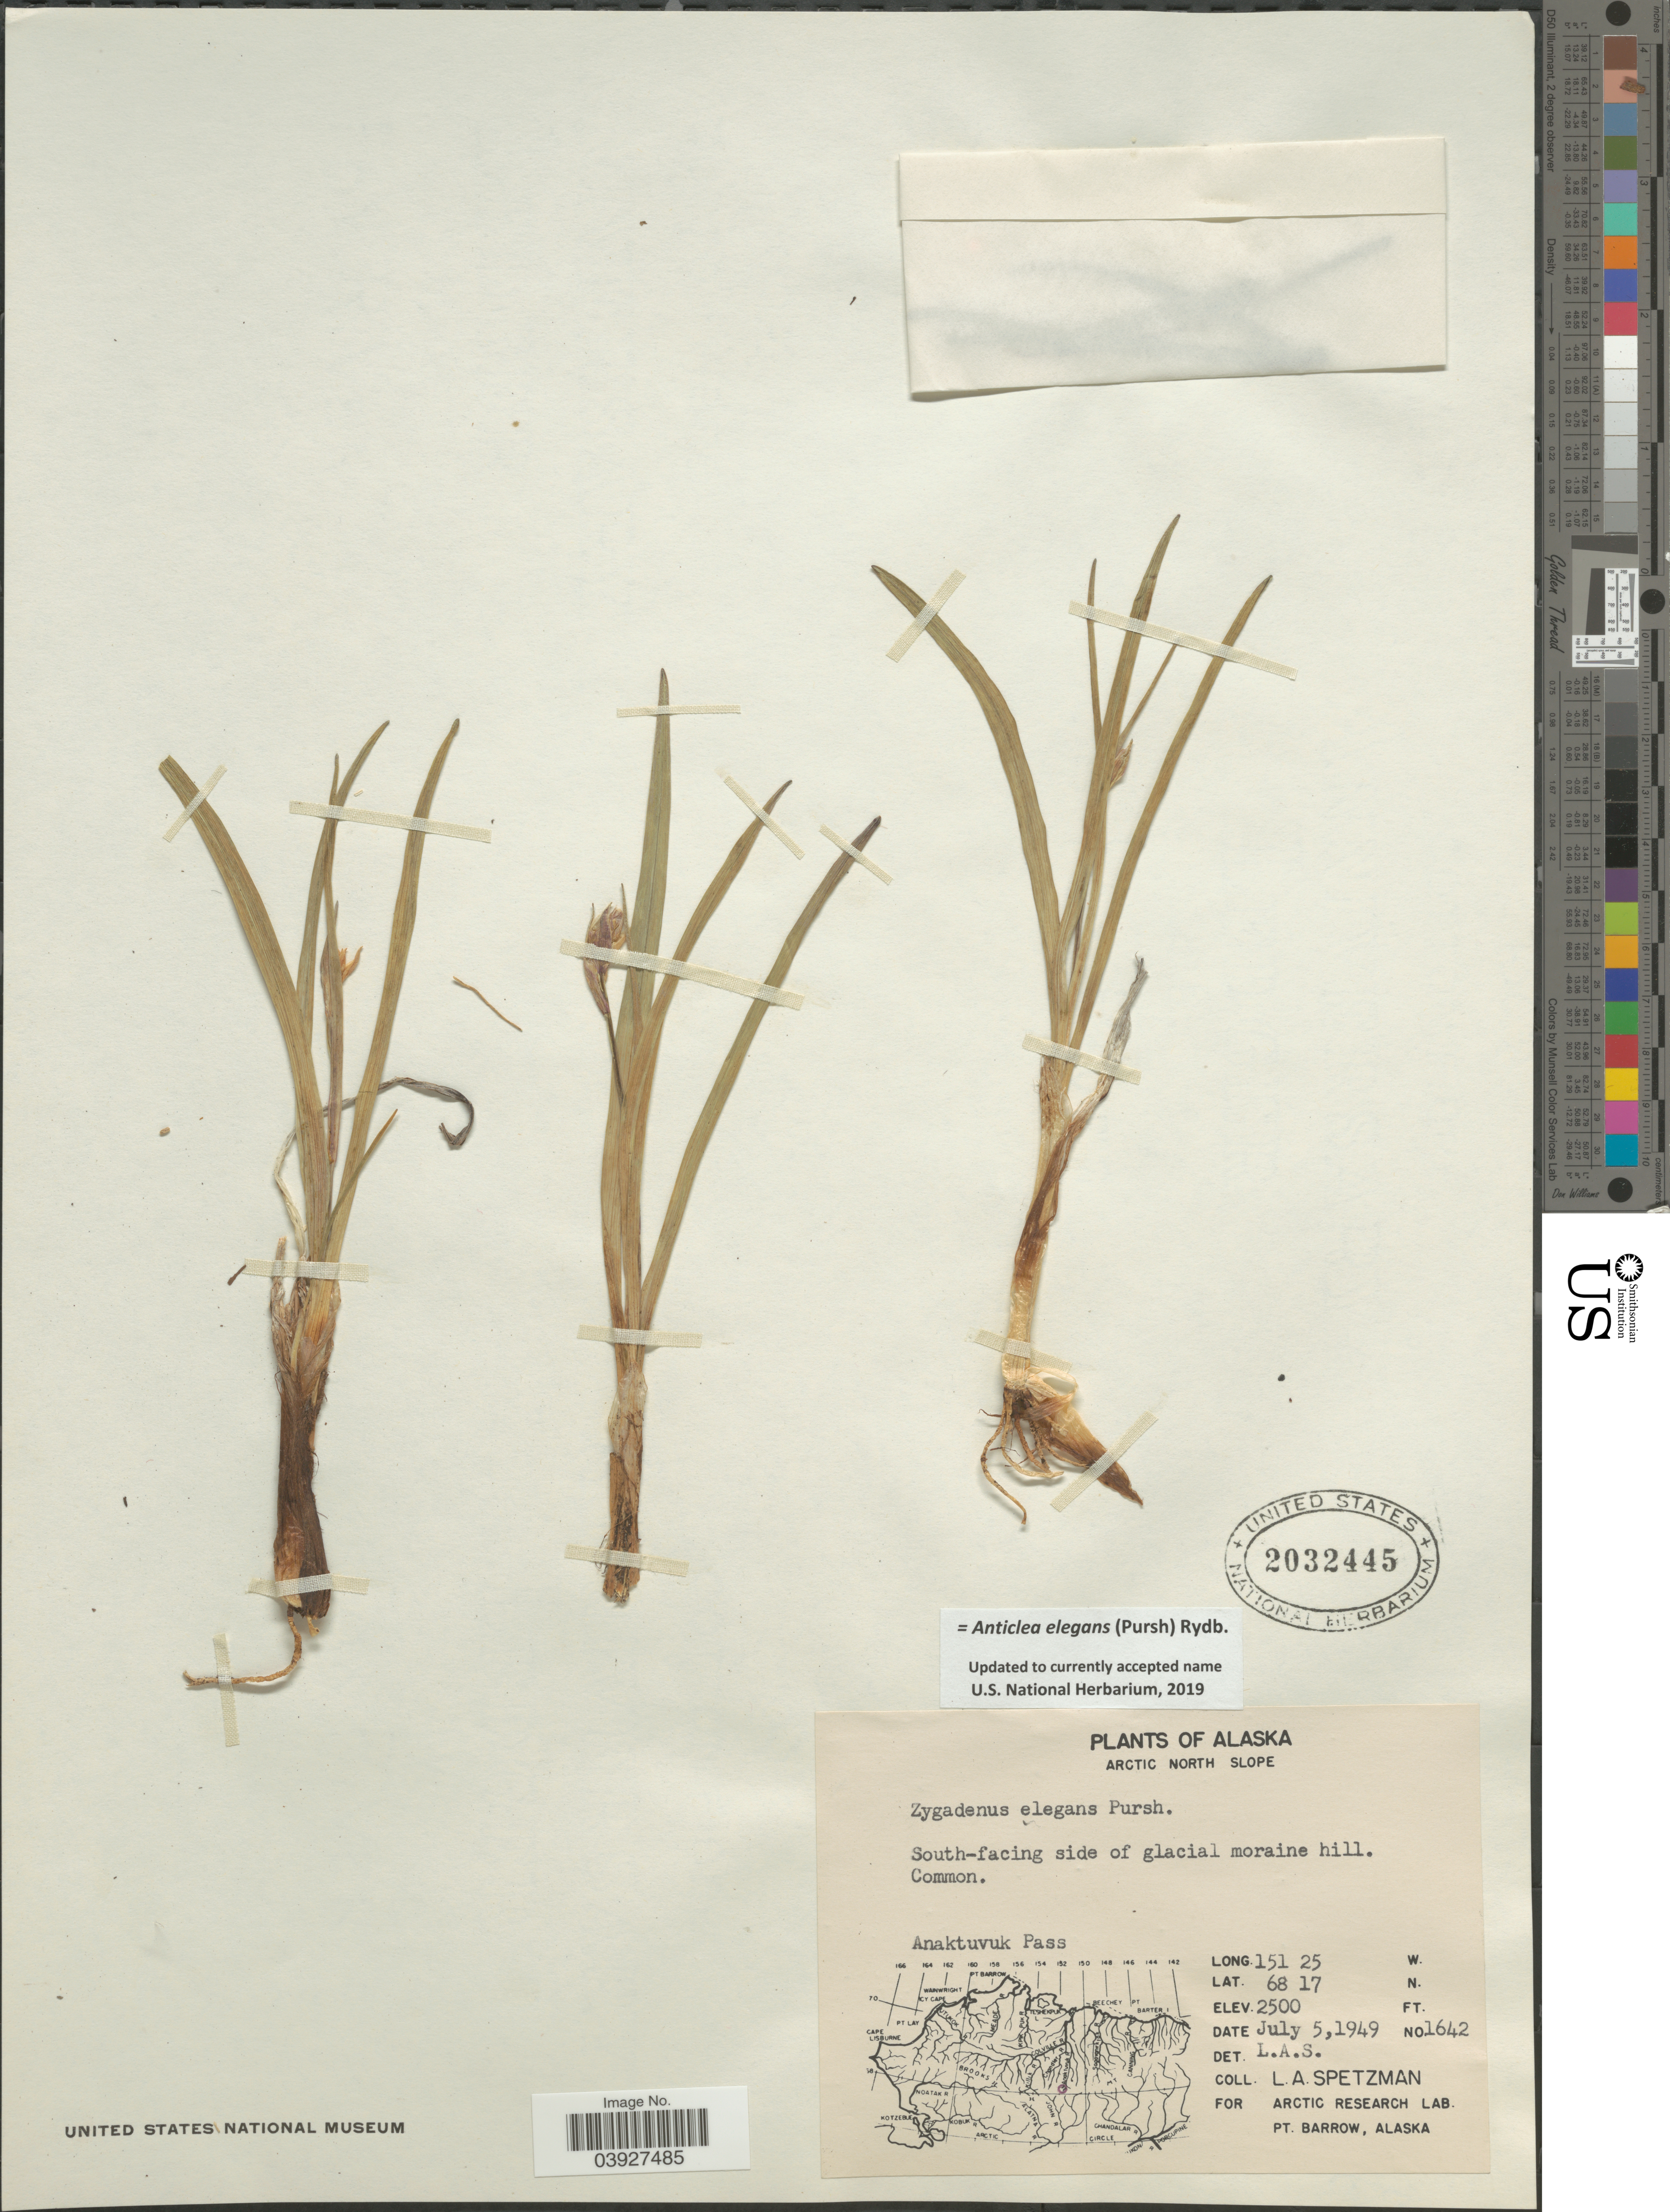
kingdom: Plantae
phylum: Tracheophyta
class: Liliopsida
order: Liliales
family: Melanthiaceae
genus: Anticlea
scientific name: Anticlea elegans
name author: (Pursh) Rydb.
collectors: L. Spetzman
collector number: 1642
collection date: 1949-07-05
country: United States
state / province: Alaska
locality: Arctic North Slope. South-facing side of glacial moraine hill. Anaktuvuk Pass.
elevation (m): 762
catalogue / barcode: US 2032445